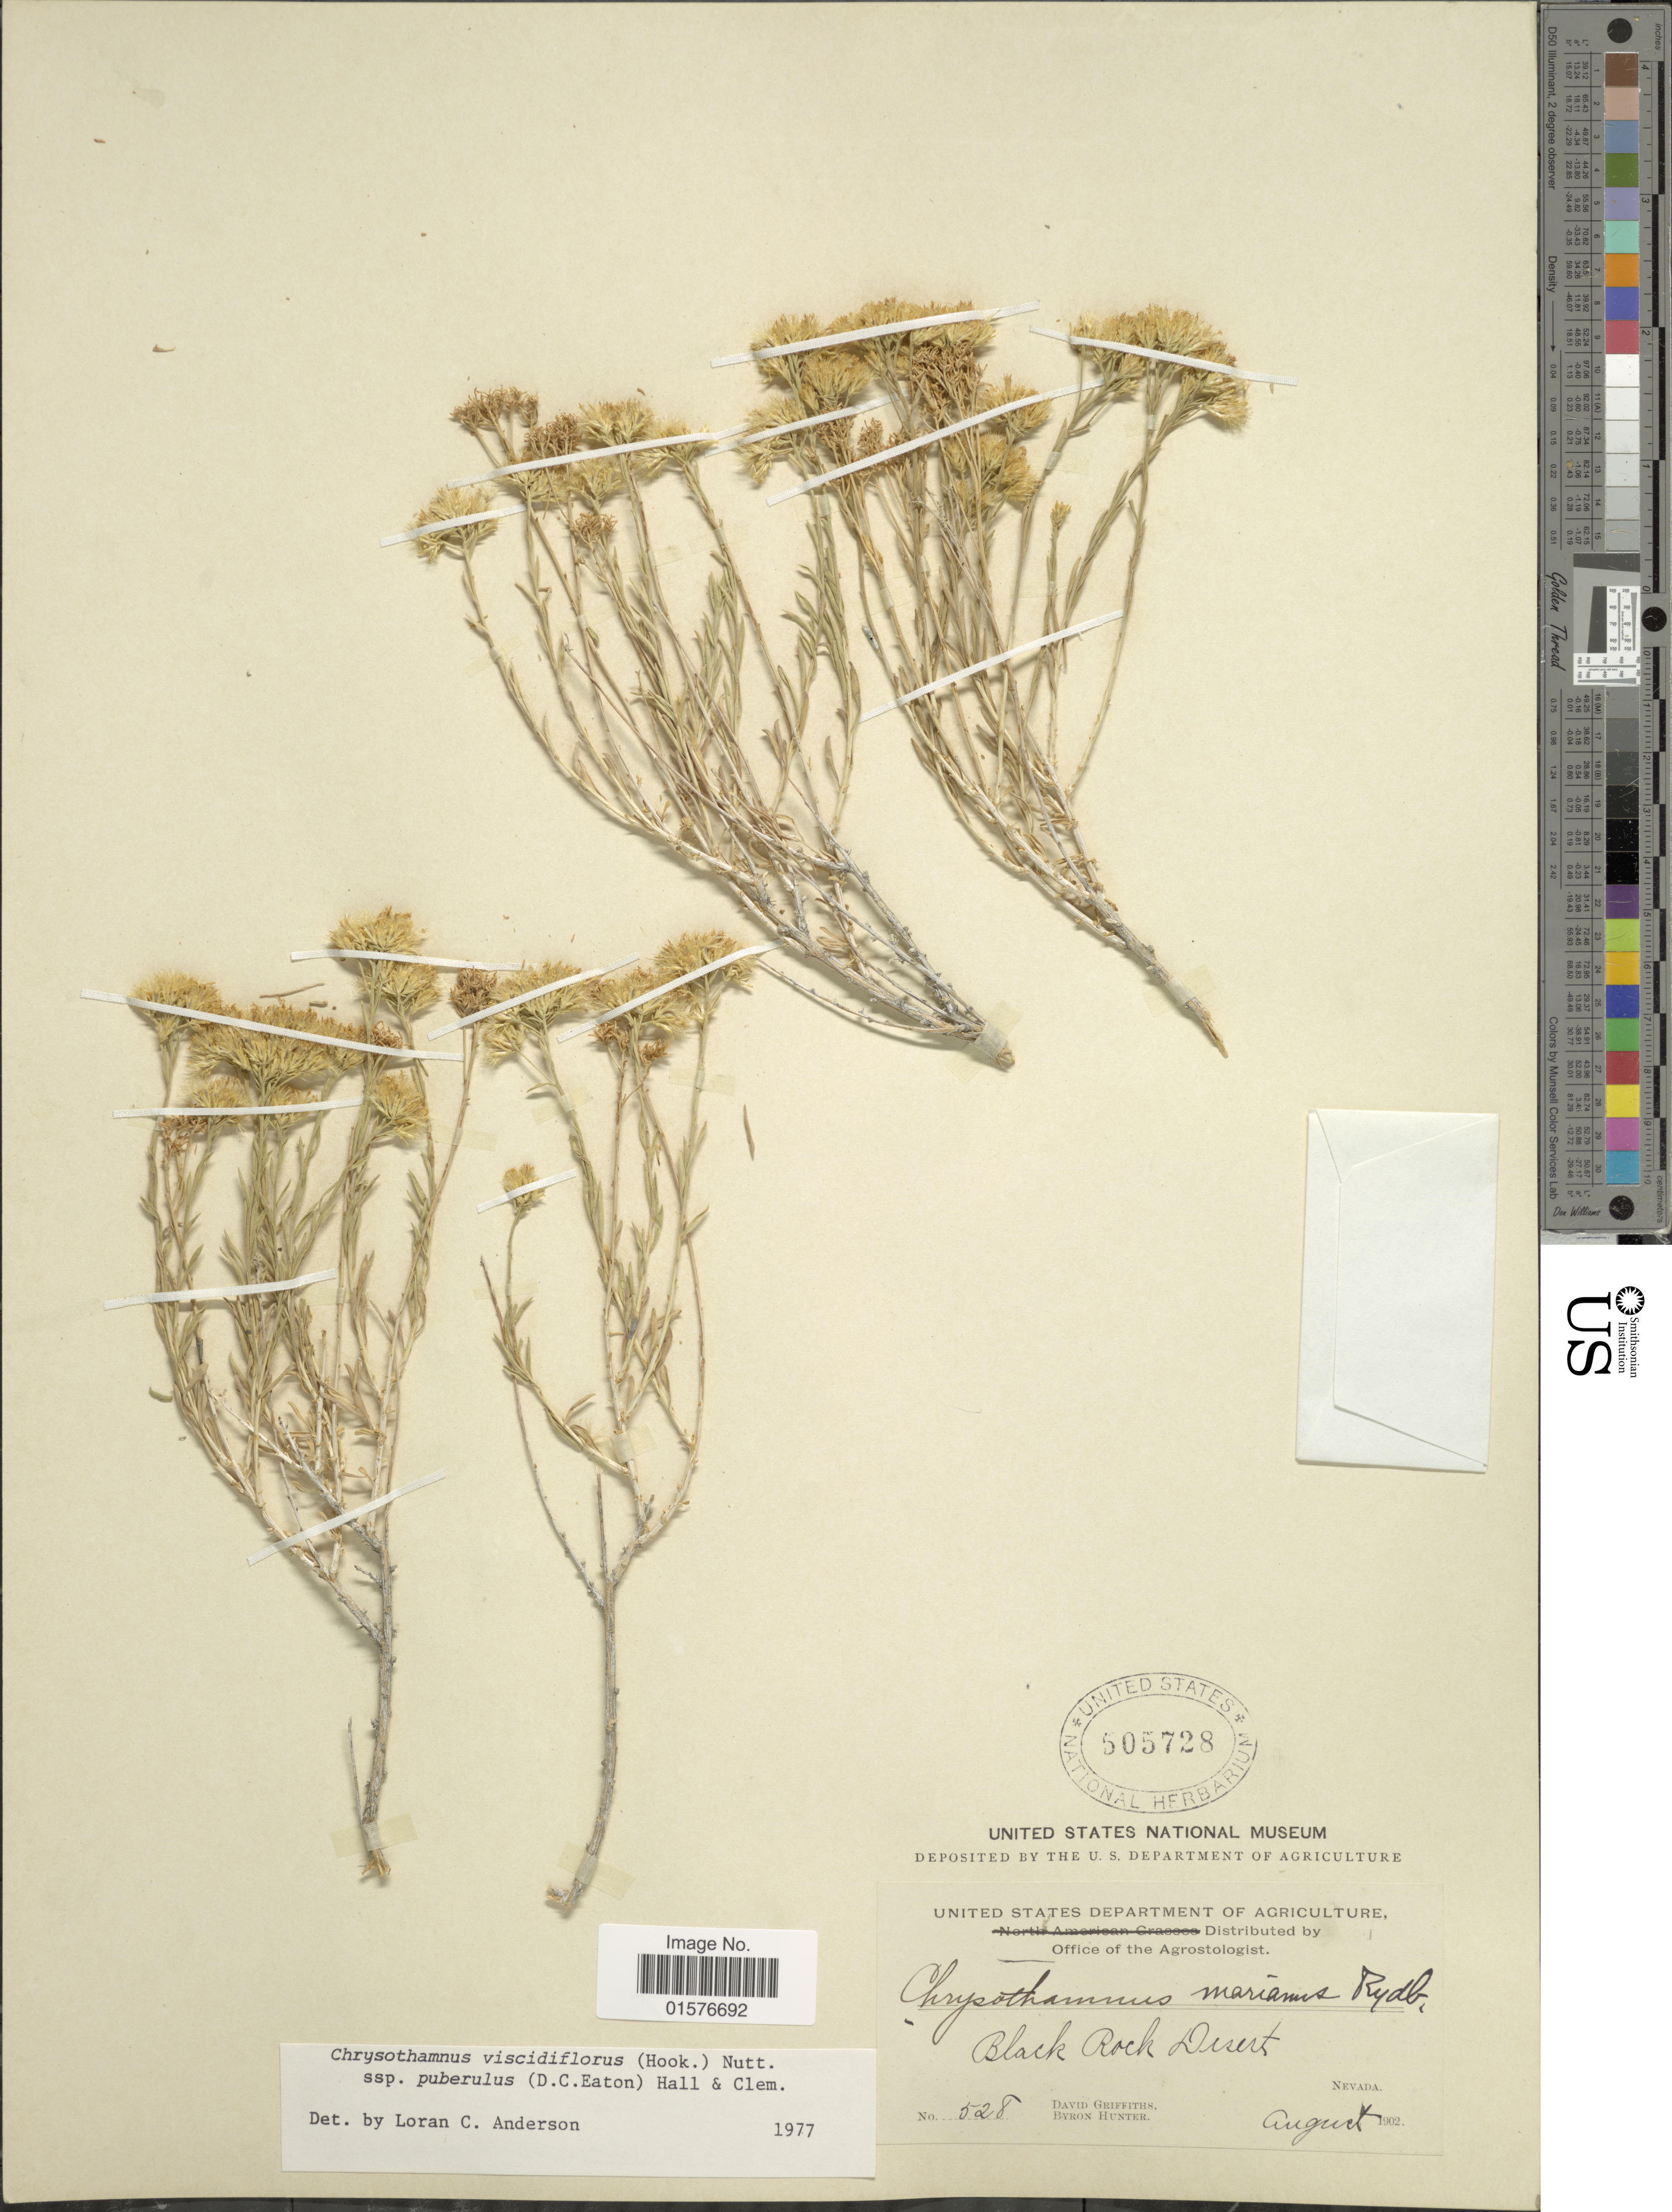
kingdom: Plantae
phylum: Tracheophyta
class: Magnoliopsida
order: Asterales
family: Asteraceae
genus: Chrysothamnus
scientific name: Chrysothamnus viscidiflorus subsp. puberulus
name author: (D.C. Eaton) H.M. Hall & Clem.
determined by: Urbatsch, Lowell E., Curator (LSU), Louisiana State University (UNITED STATES)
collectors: D. Griffiths & B. Hunter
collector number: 528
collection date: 1902-08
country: United States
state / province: Nevada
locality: Black Rock Desert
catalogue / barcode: US 505728